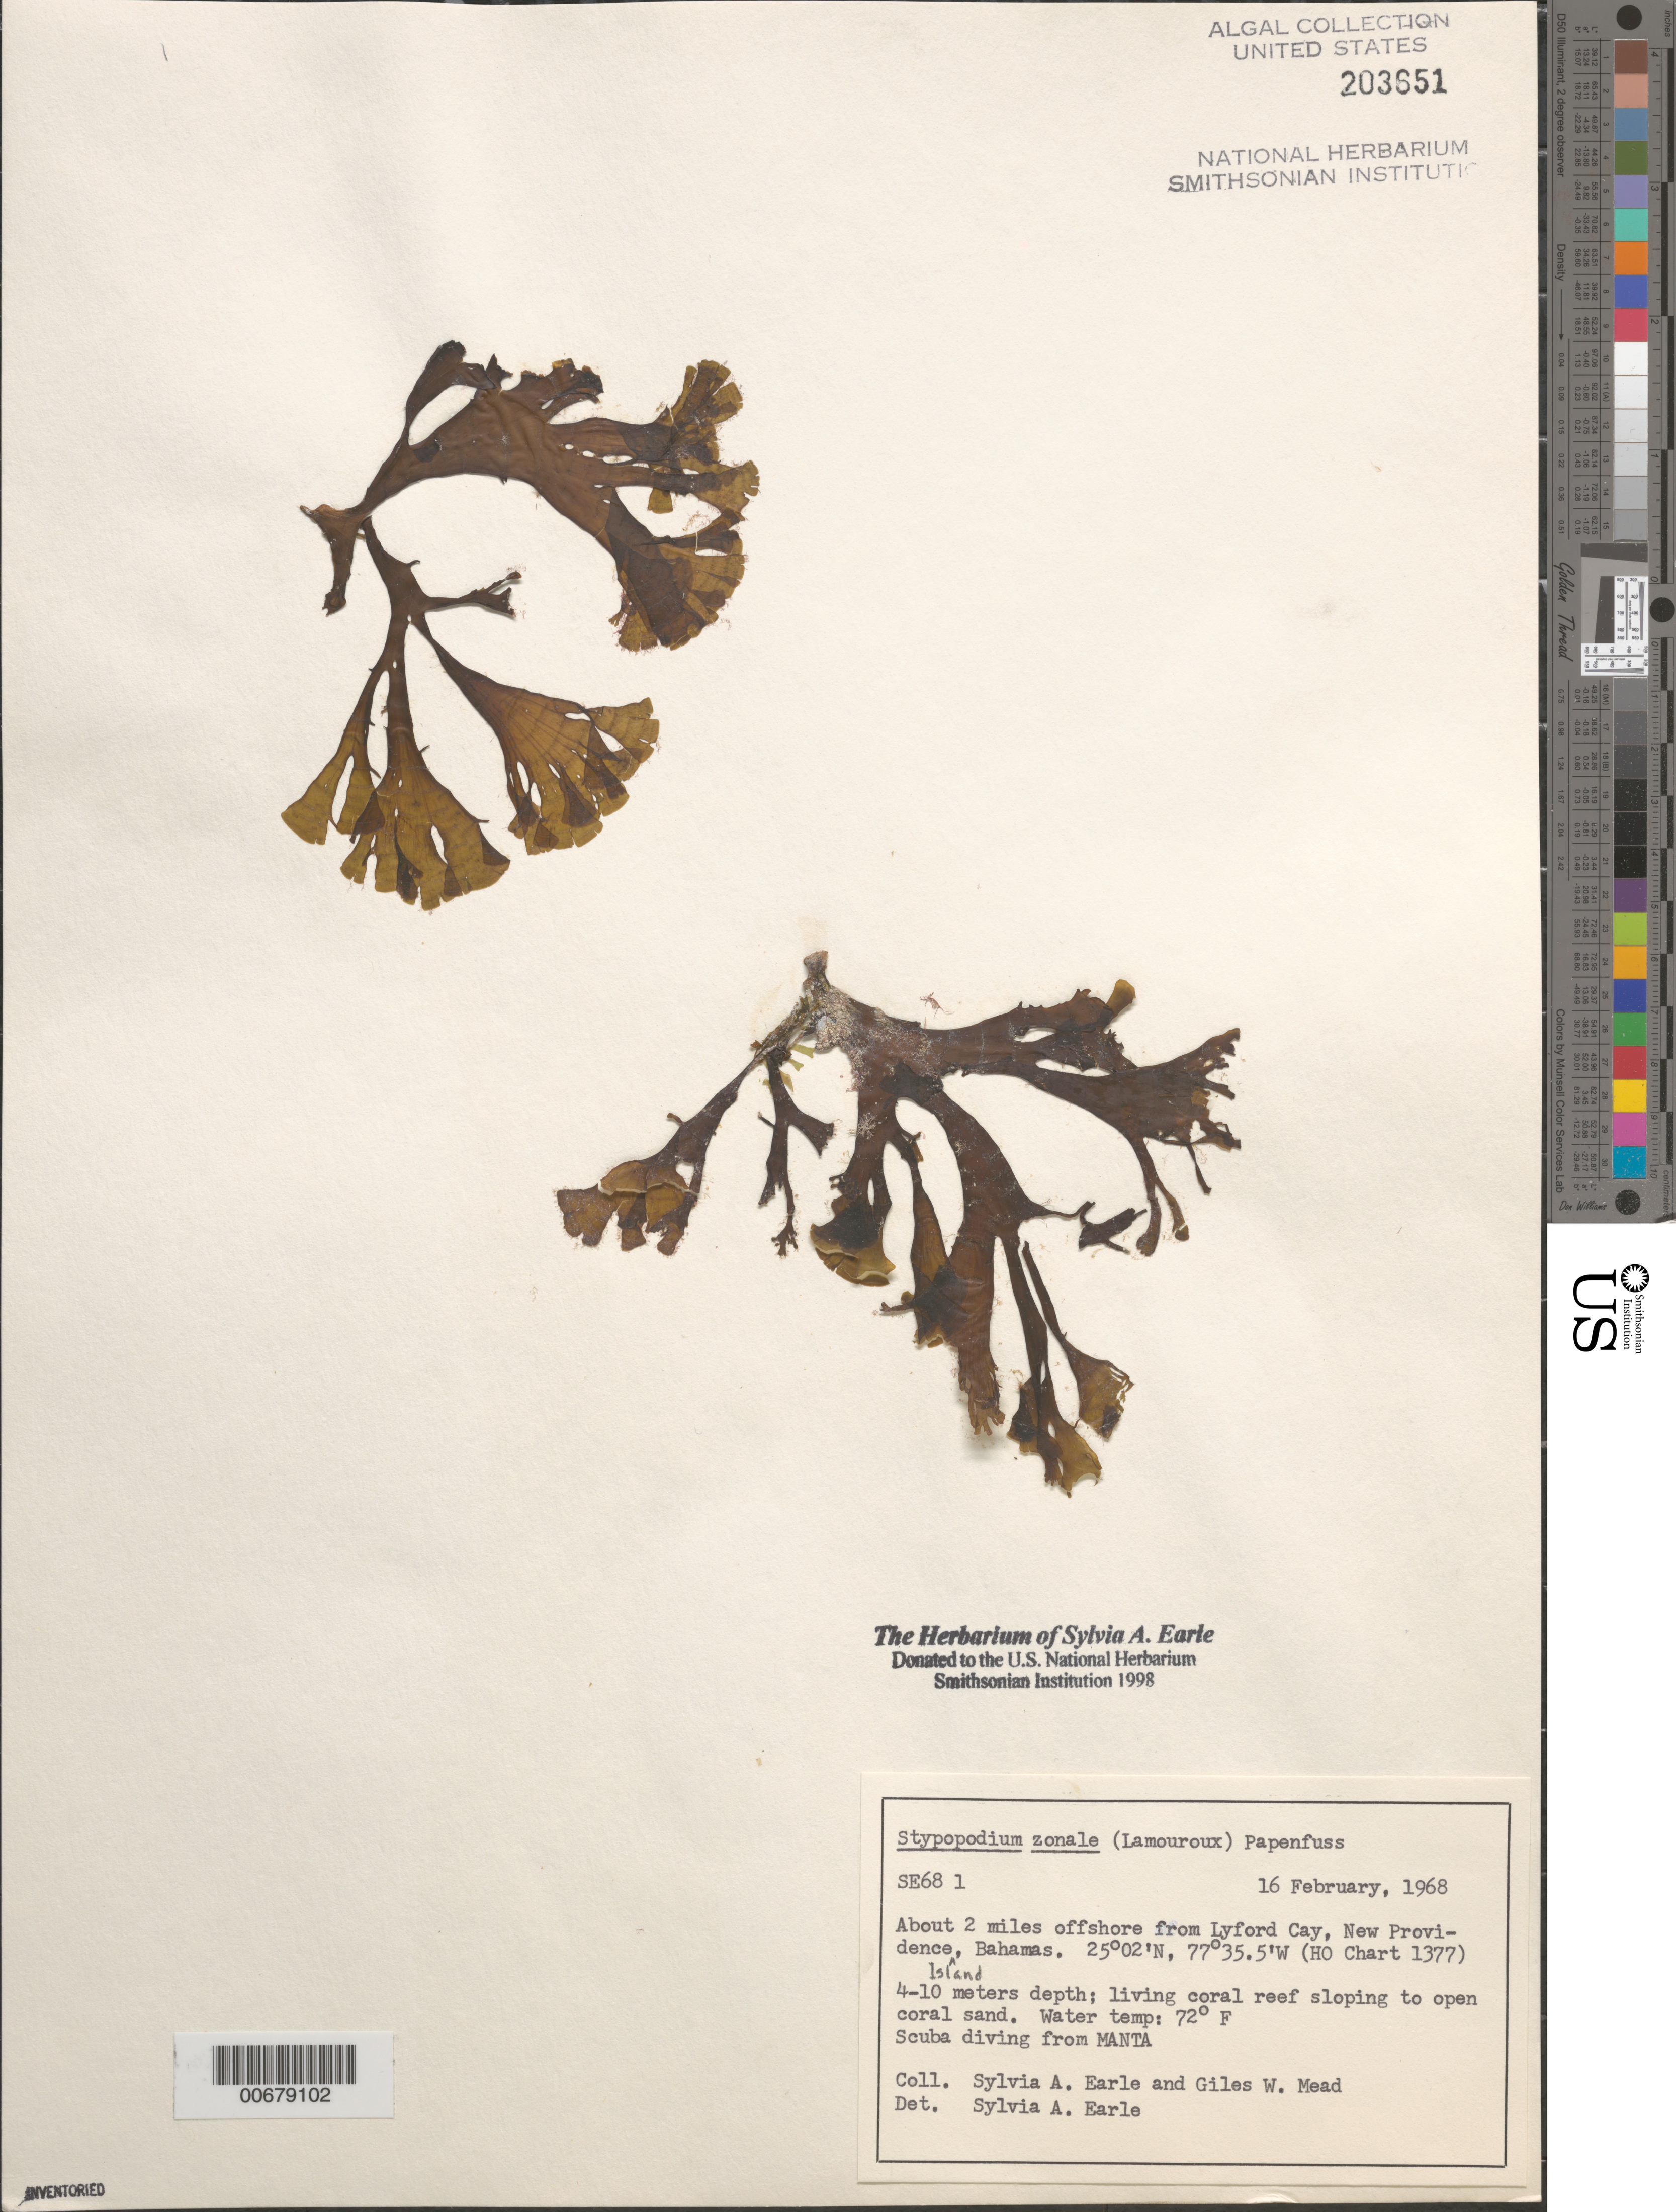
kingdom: Chromista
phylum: Ochrophyta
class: Phaeophyceae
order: Dictyotales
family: Dictyotaceae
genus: Stypopodium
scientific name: Stypopodium zonale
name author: (J.V.Lamouroux) Papenf.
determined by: Earle, S. A.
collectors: S. A. Earle & G. W. Mead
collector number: SE 681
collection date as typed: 16 Feb 1968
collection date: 1968-02-16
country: Bahamas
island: New Providence Island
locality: Ca. 2 miles off Lyford Cay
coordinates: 25 02' N, 77 35.5' W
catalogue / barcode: US 203651